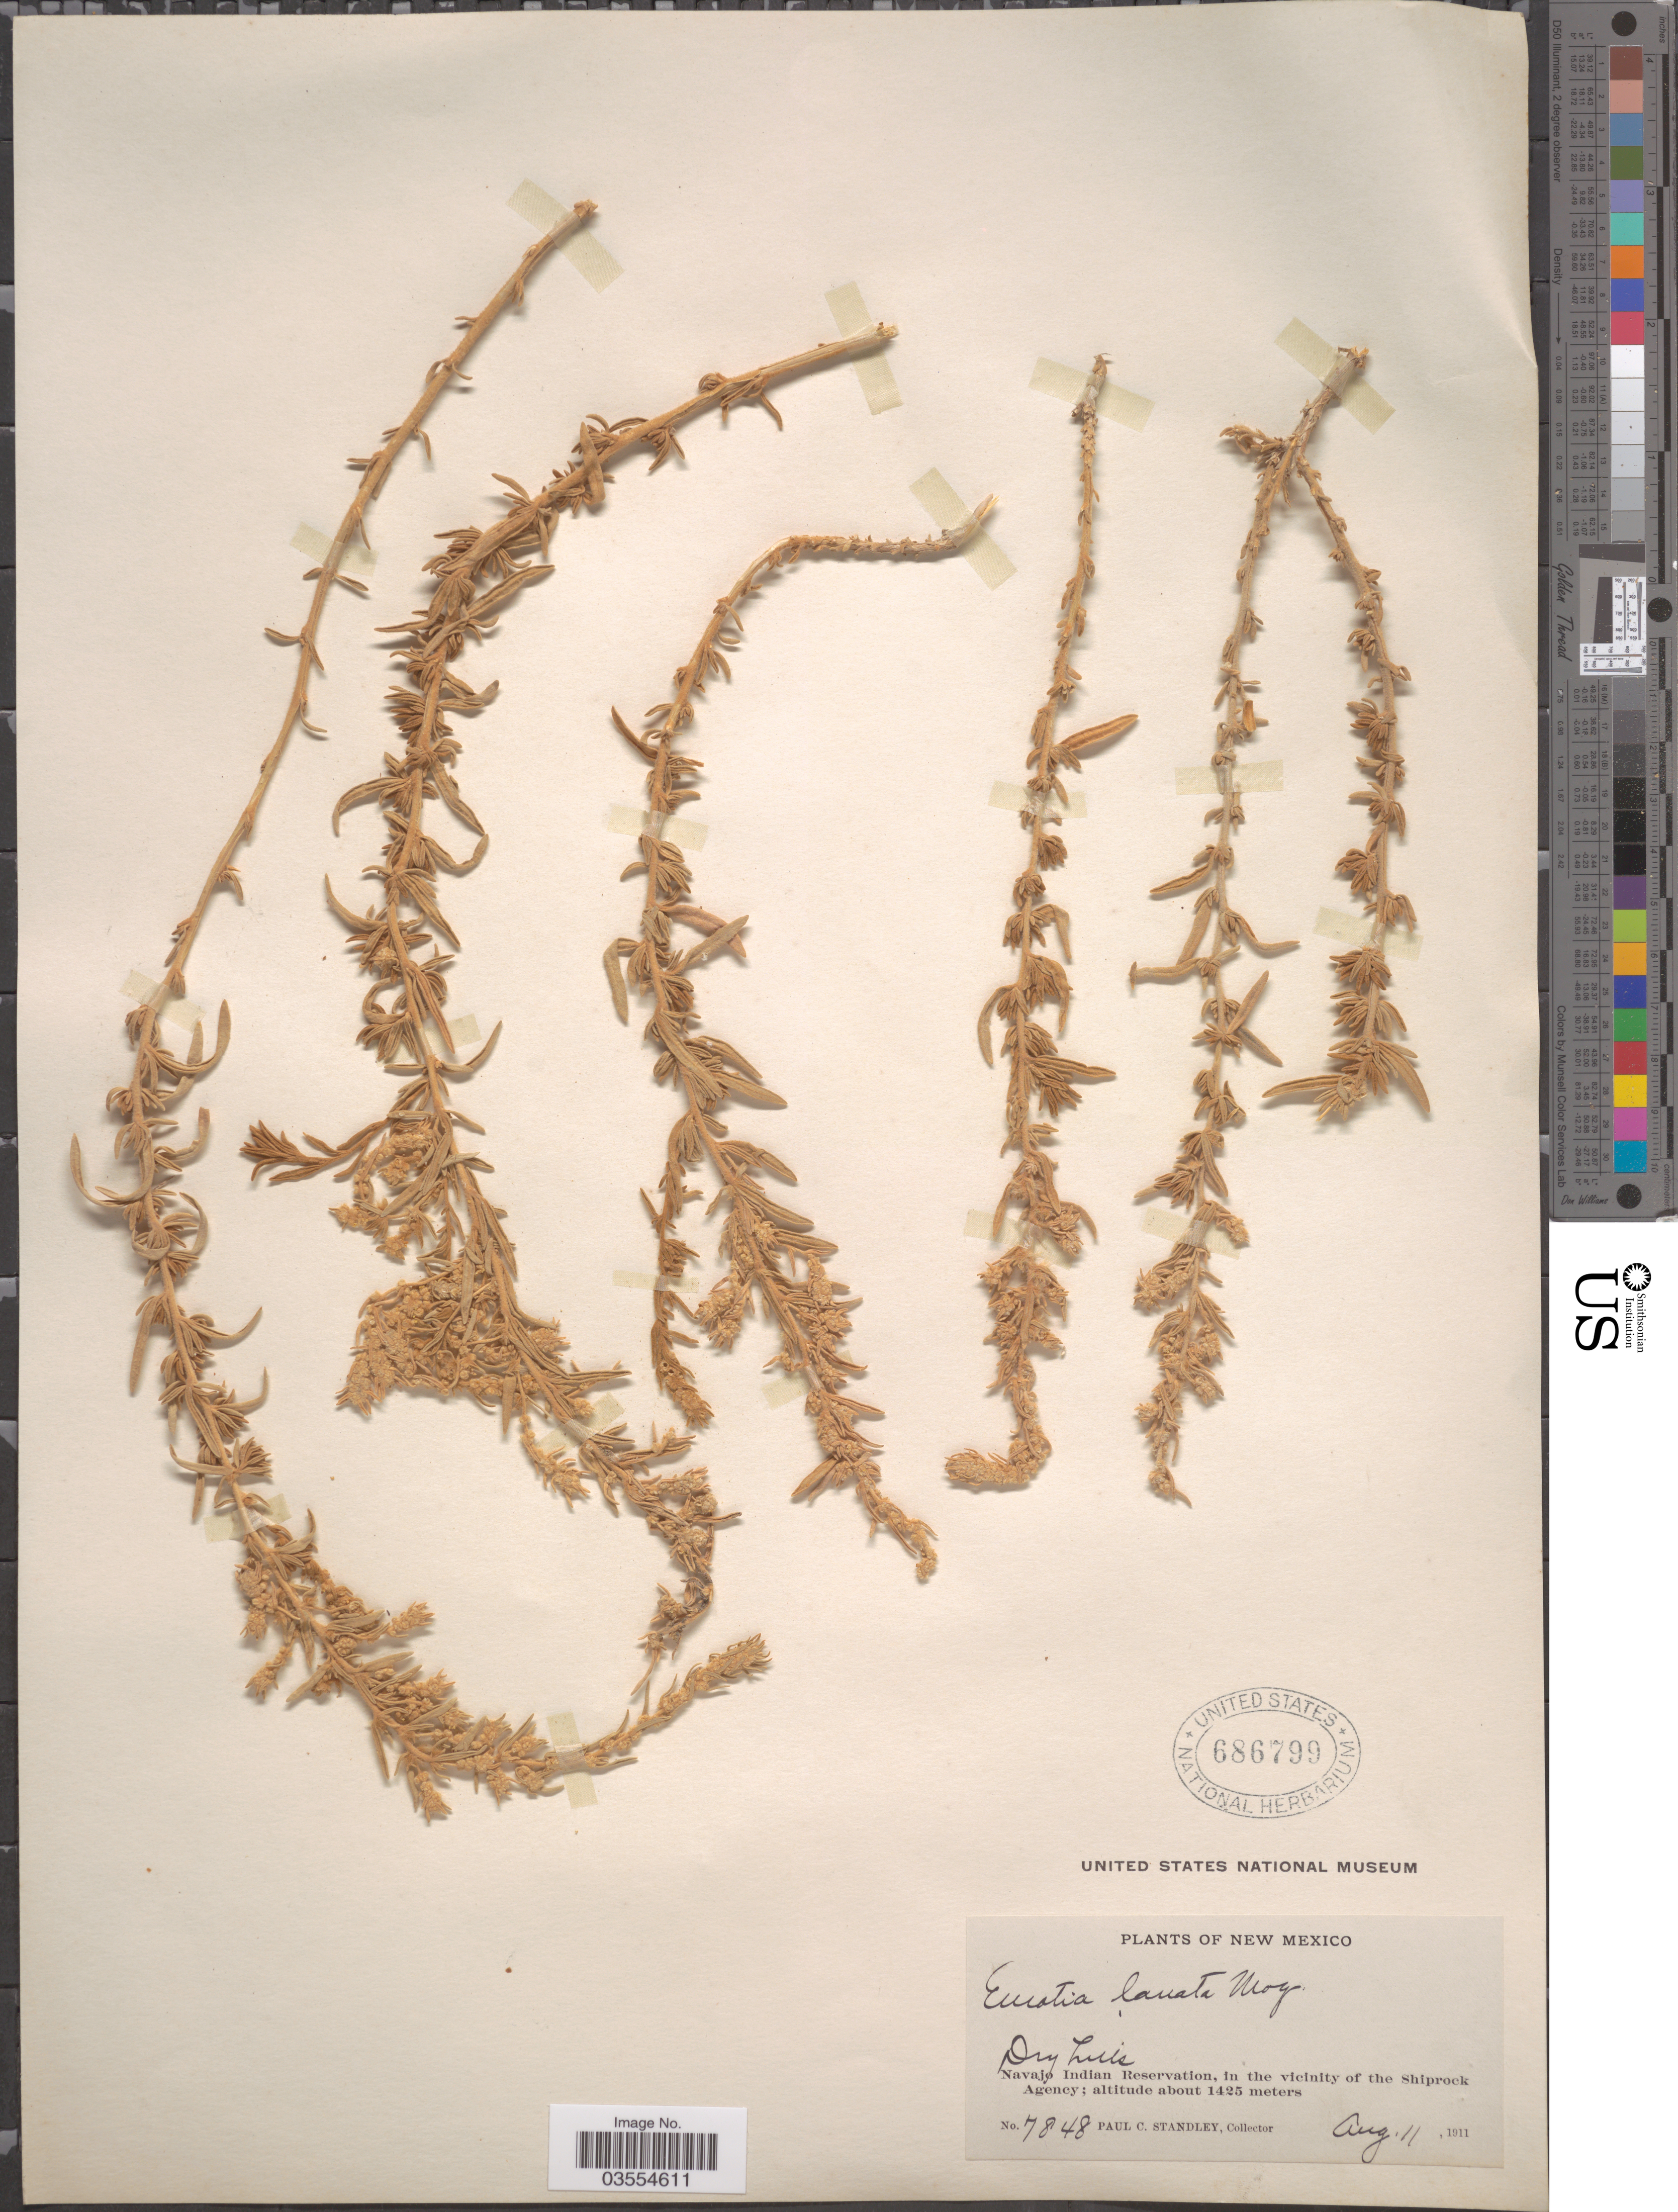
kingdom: Plantae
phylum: Tracheophyta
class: Magnoliopsida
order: Caryophyllales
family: Amaranthaceae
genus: Krascheninnikovia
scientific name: Krascheninnikovia lanata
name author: (Pursh) A. Meeuse & A.Smit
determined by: U.S. National Herbarium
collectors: P. C. Standley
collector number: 7848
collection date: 1911-08-11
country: United States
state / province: New Mexico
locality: Navajo Indian Reservation, in the vicinity of the Shiprock Agency.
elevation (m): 1425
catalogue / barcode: US 686799